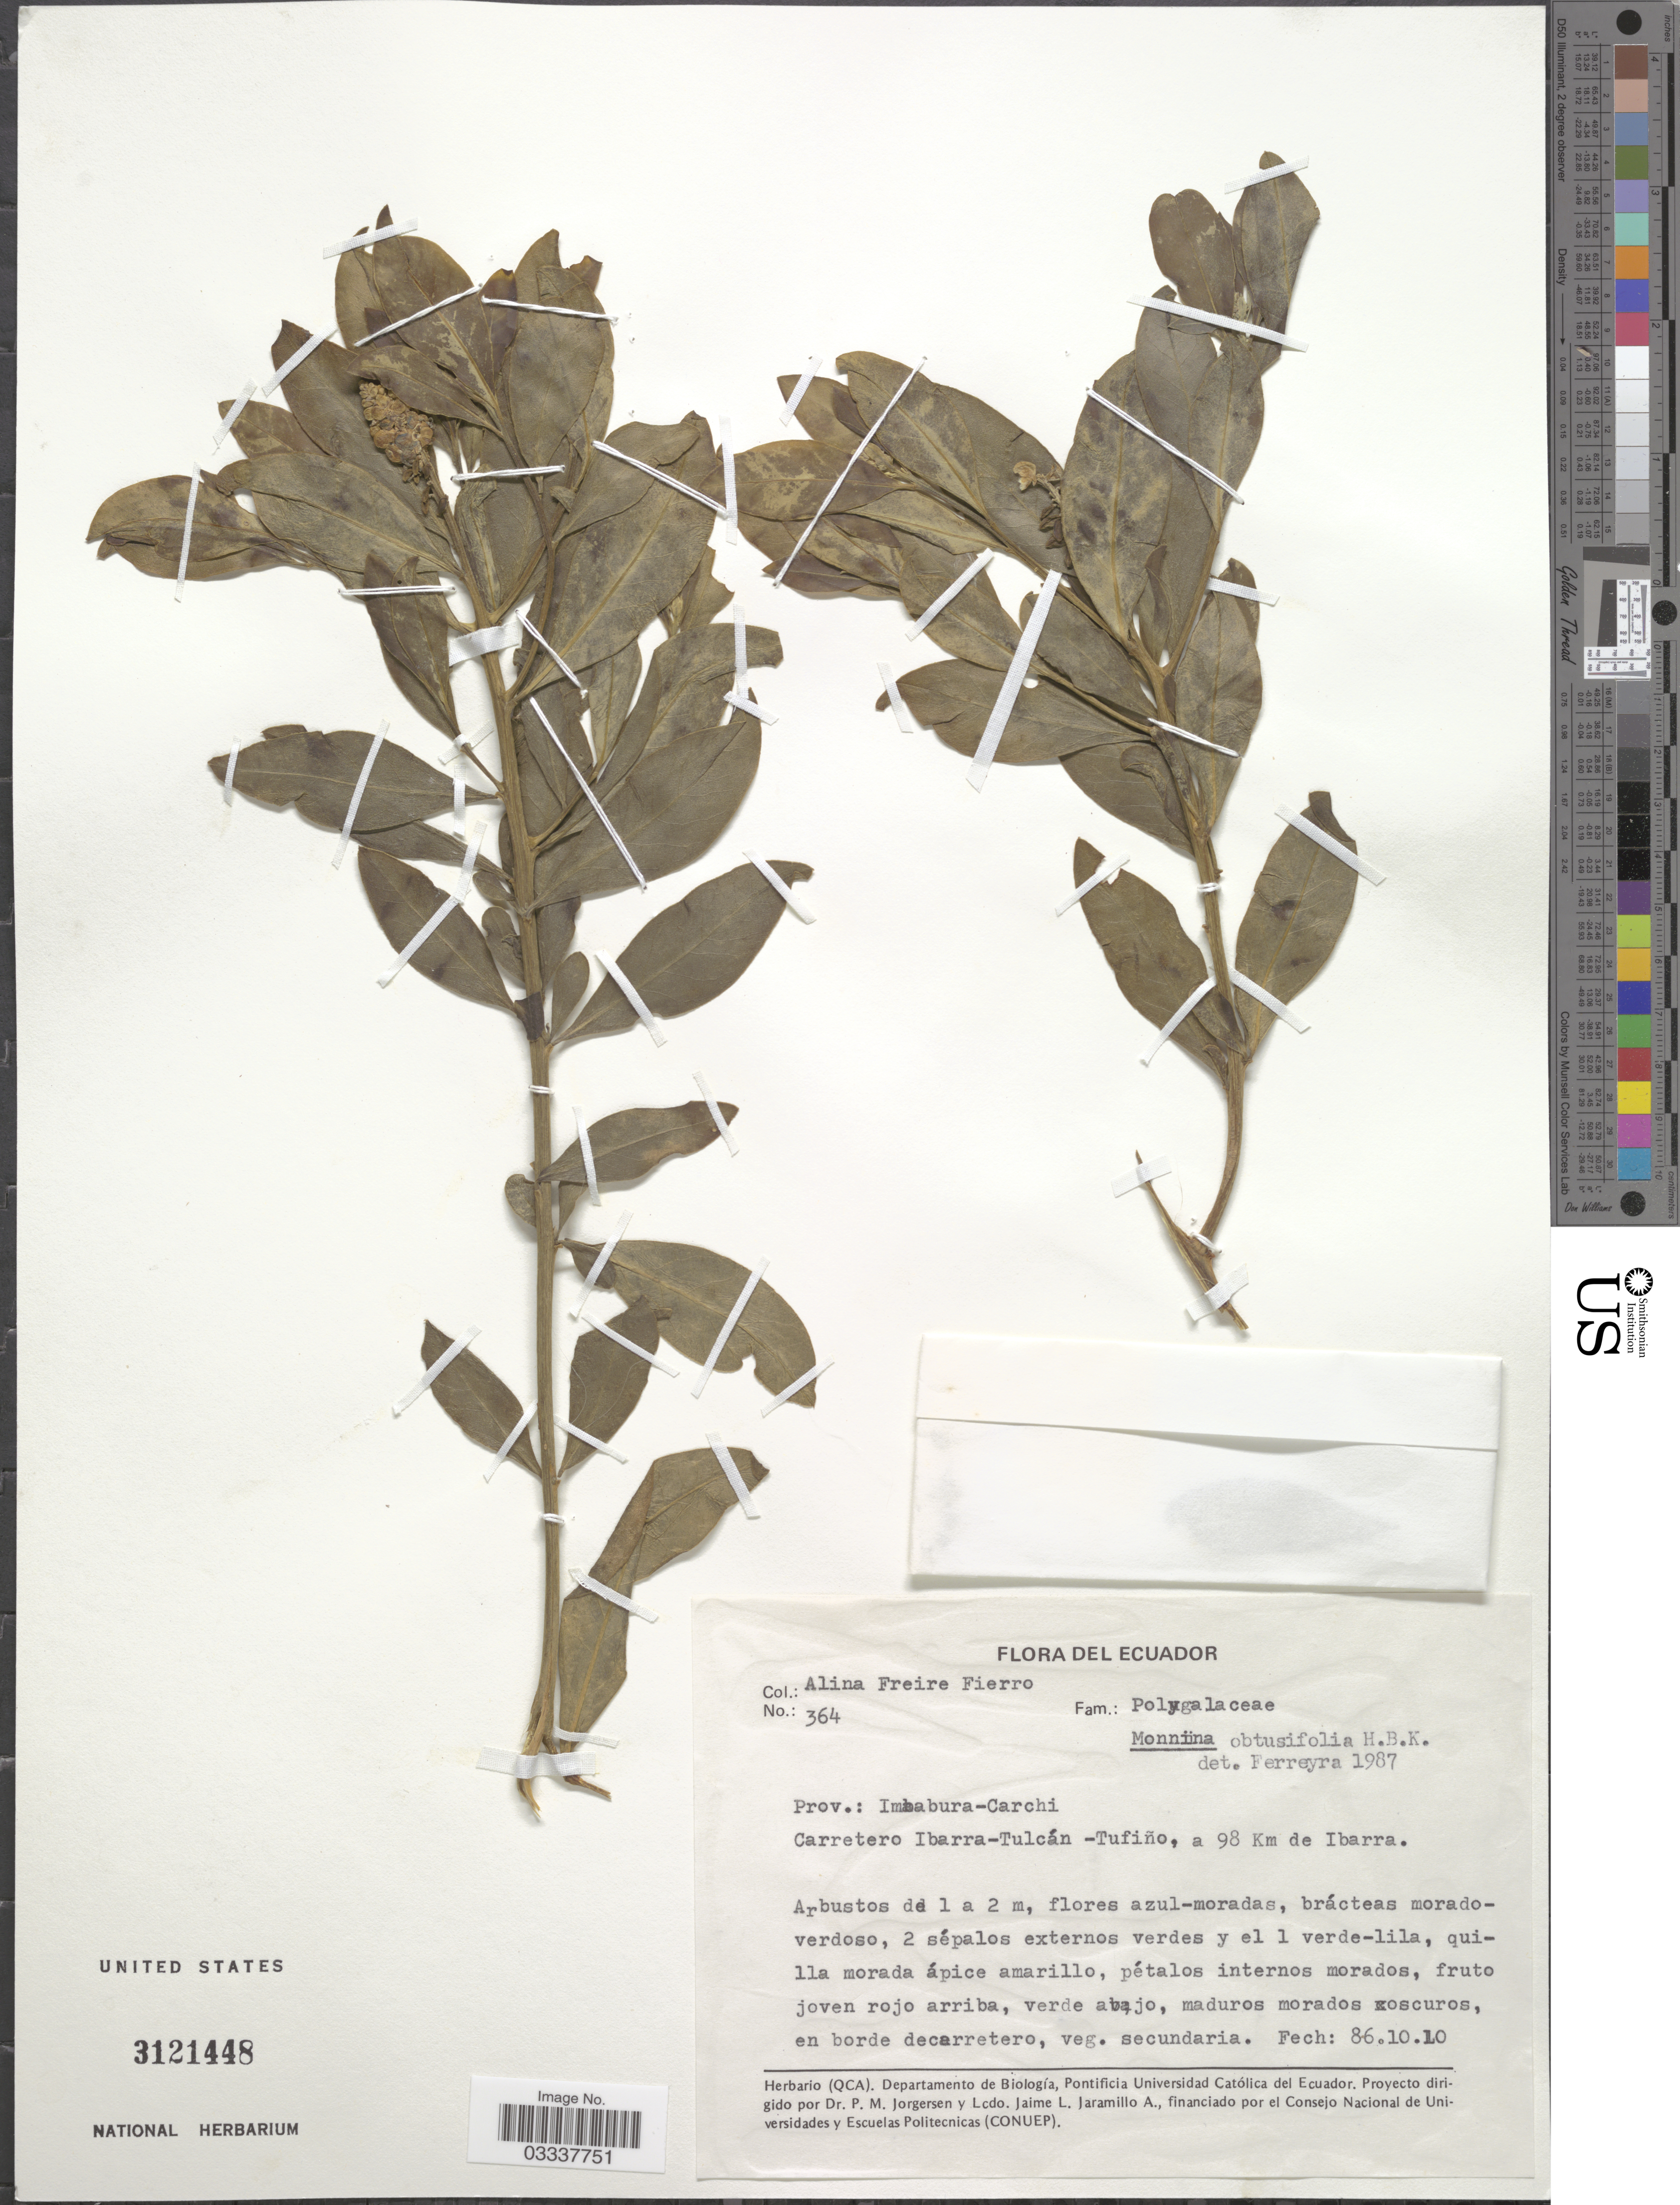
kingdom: Plantae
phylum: Tracheophyta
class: Magnoliopsida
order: Fabales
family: Polygalaceae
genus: Monnina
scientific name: Monnina phillyreoides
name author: (Bonpl.) B. Eriksen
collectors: A. Freire-Fierro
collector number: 364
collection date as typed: Transcribed d/m/y: 10/10/86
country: Ecuador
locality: Prov.: Imbabura-Carchi, Carretera Ibarra-Tulcán-Tufiño, a 98 Km de Ibarra.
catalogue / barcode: US 3121448